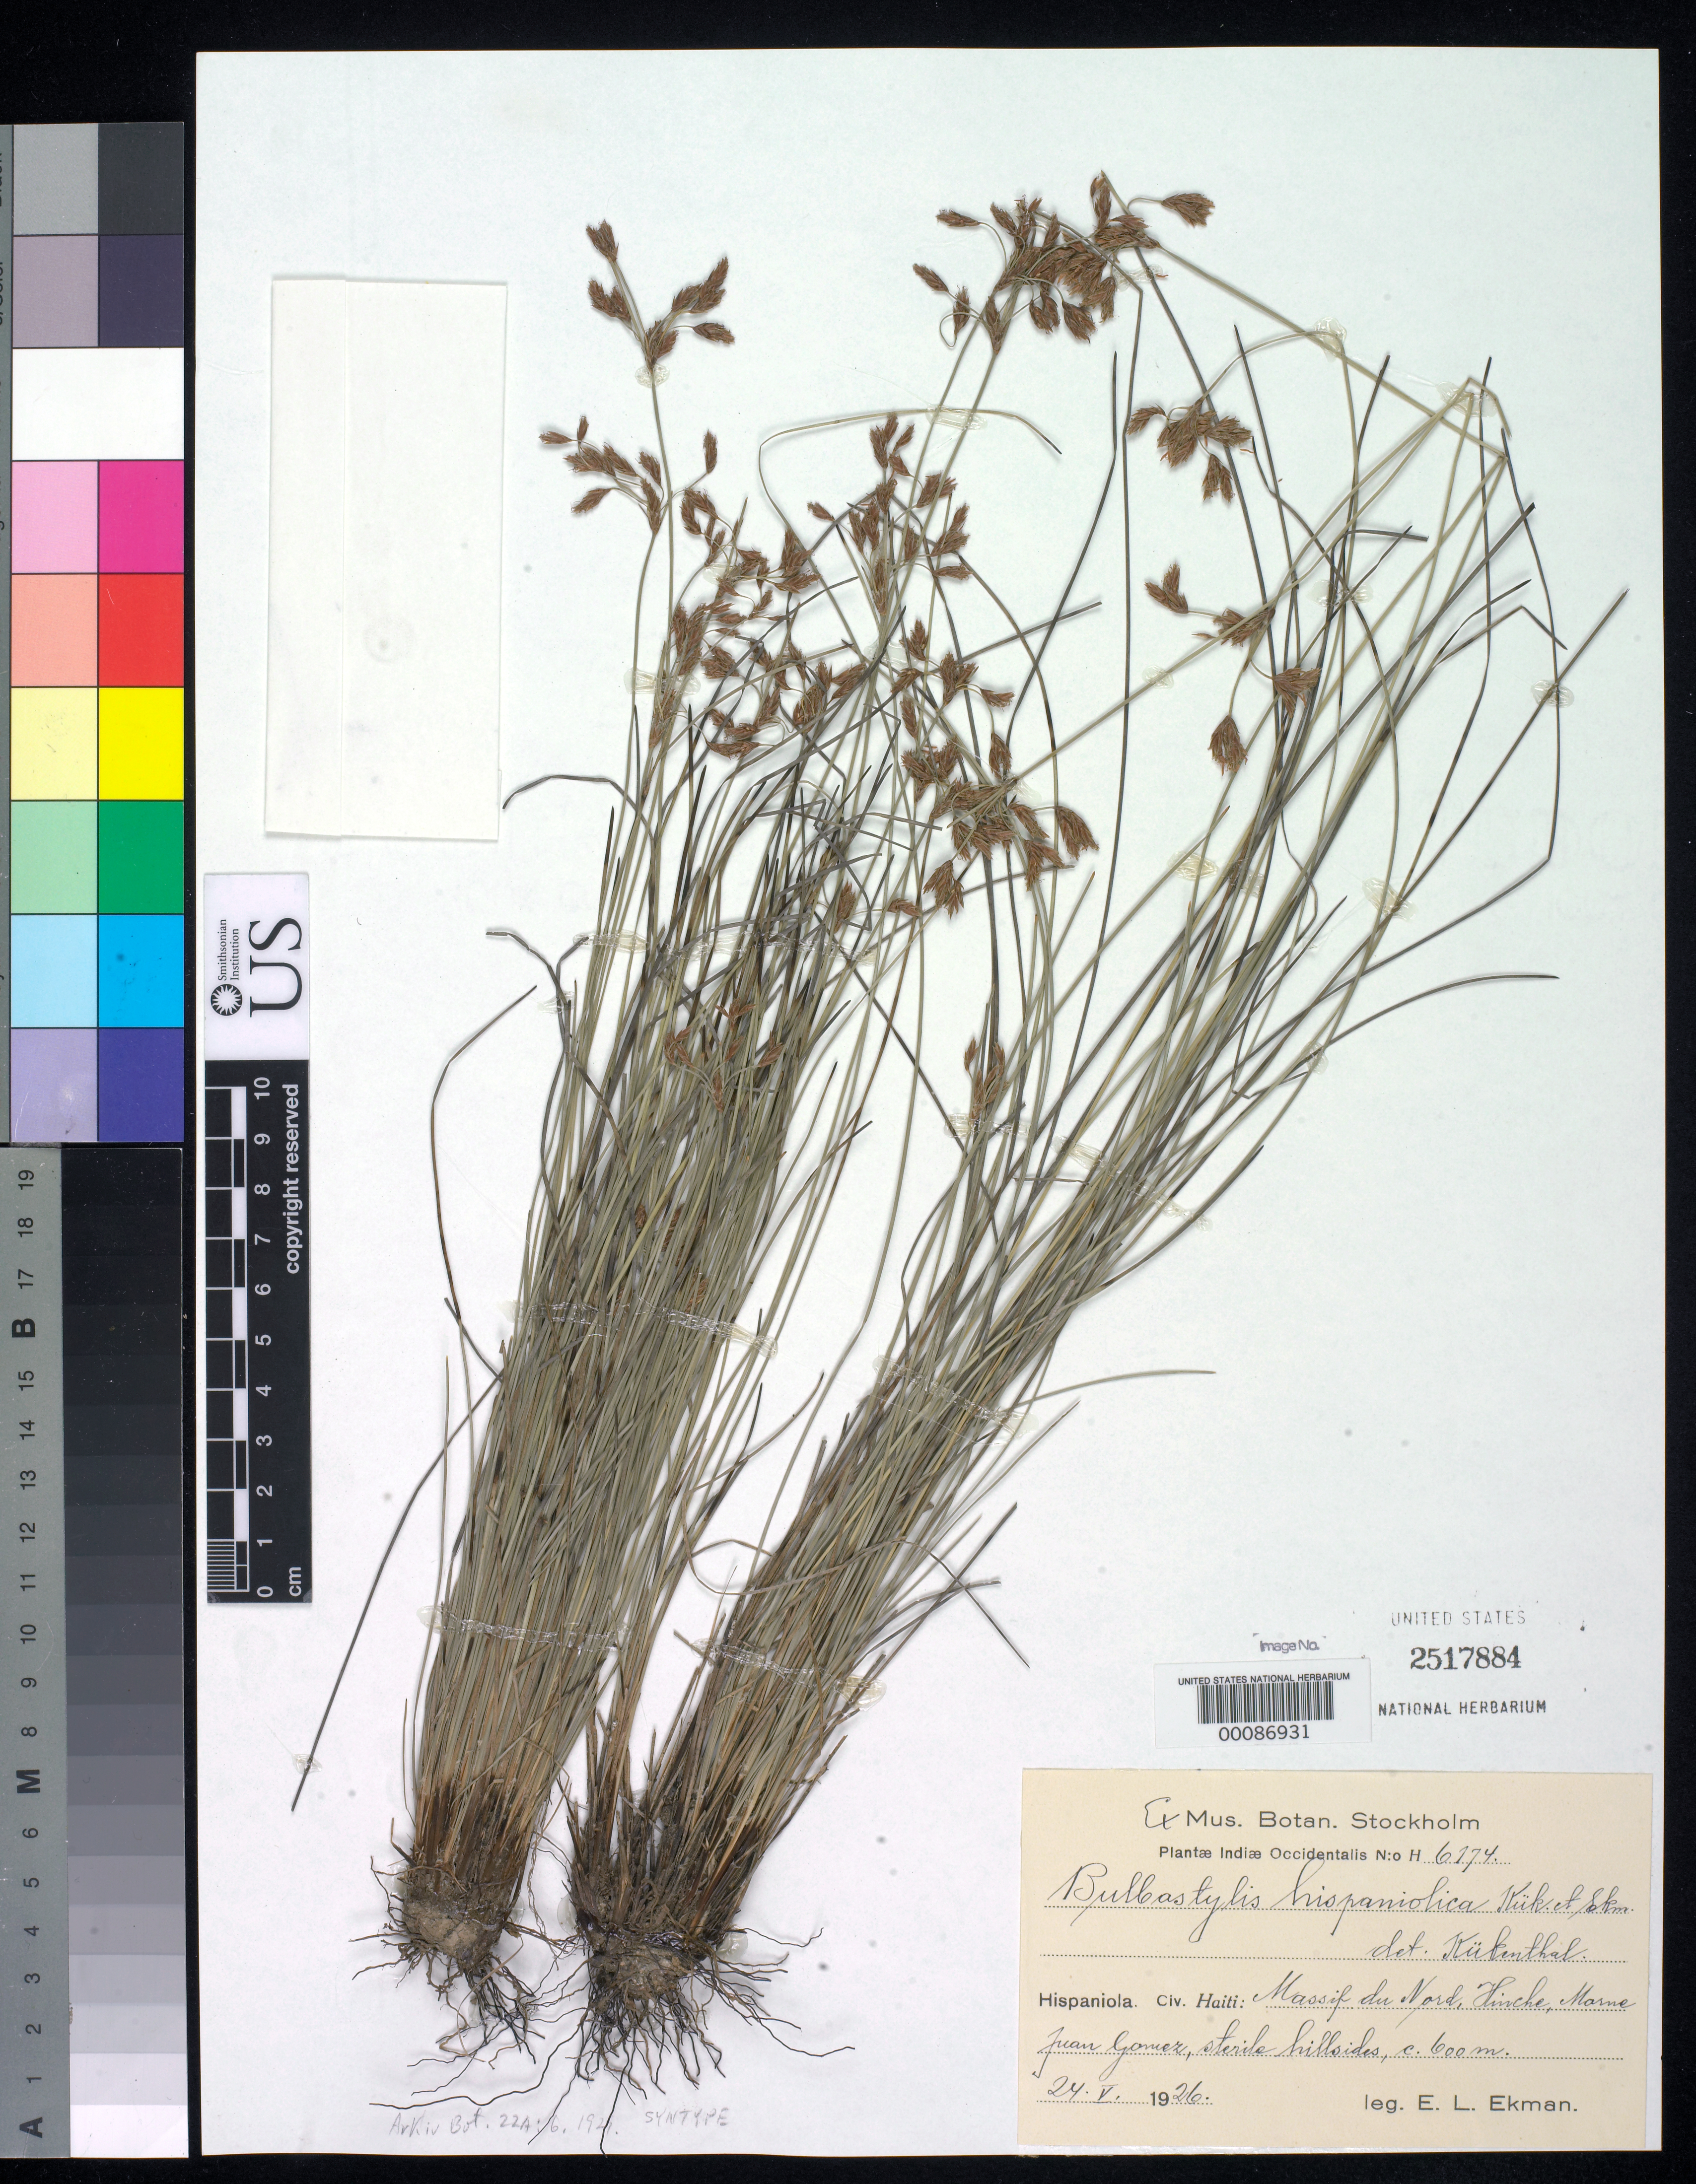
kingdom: Plantae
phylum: Tracheophyta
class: Liliopsida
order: Poales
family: Cyperaceae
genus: Bulbostylis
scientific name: Bulbostylis hispaniolica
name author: Kük. & Ekman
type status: Syntype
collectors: E. L. Ekman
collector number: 6174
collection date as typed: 24 May 1926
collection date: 1926-05-24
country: Haiti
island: Hispaniola Island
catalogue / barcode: US 2517884